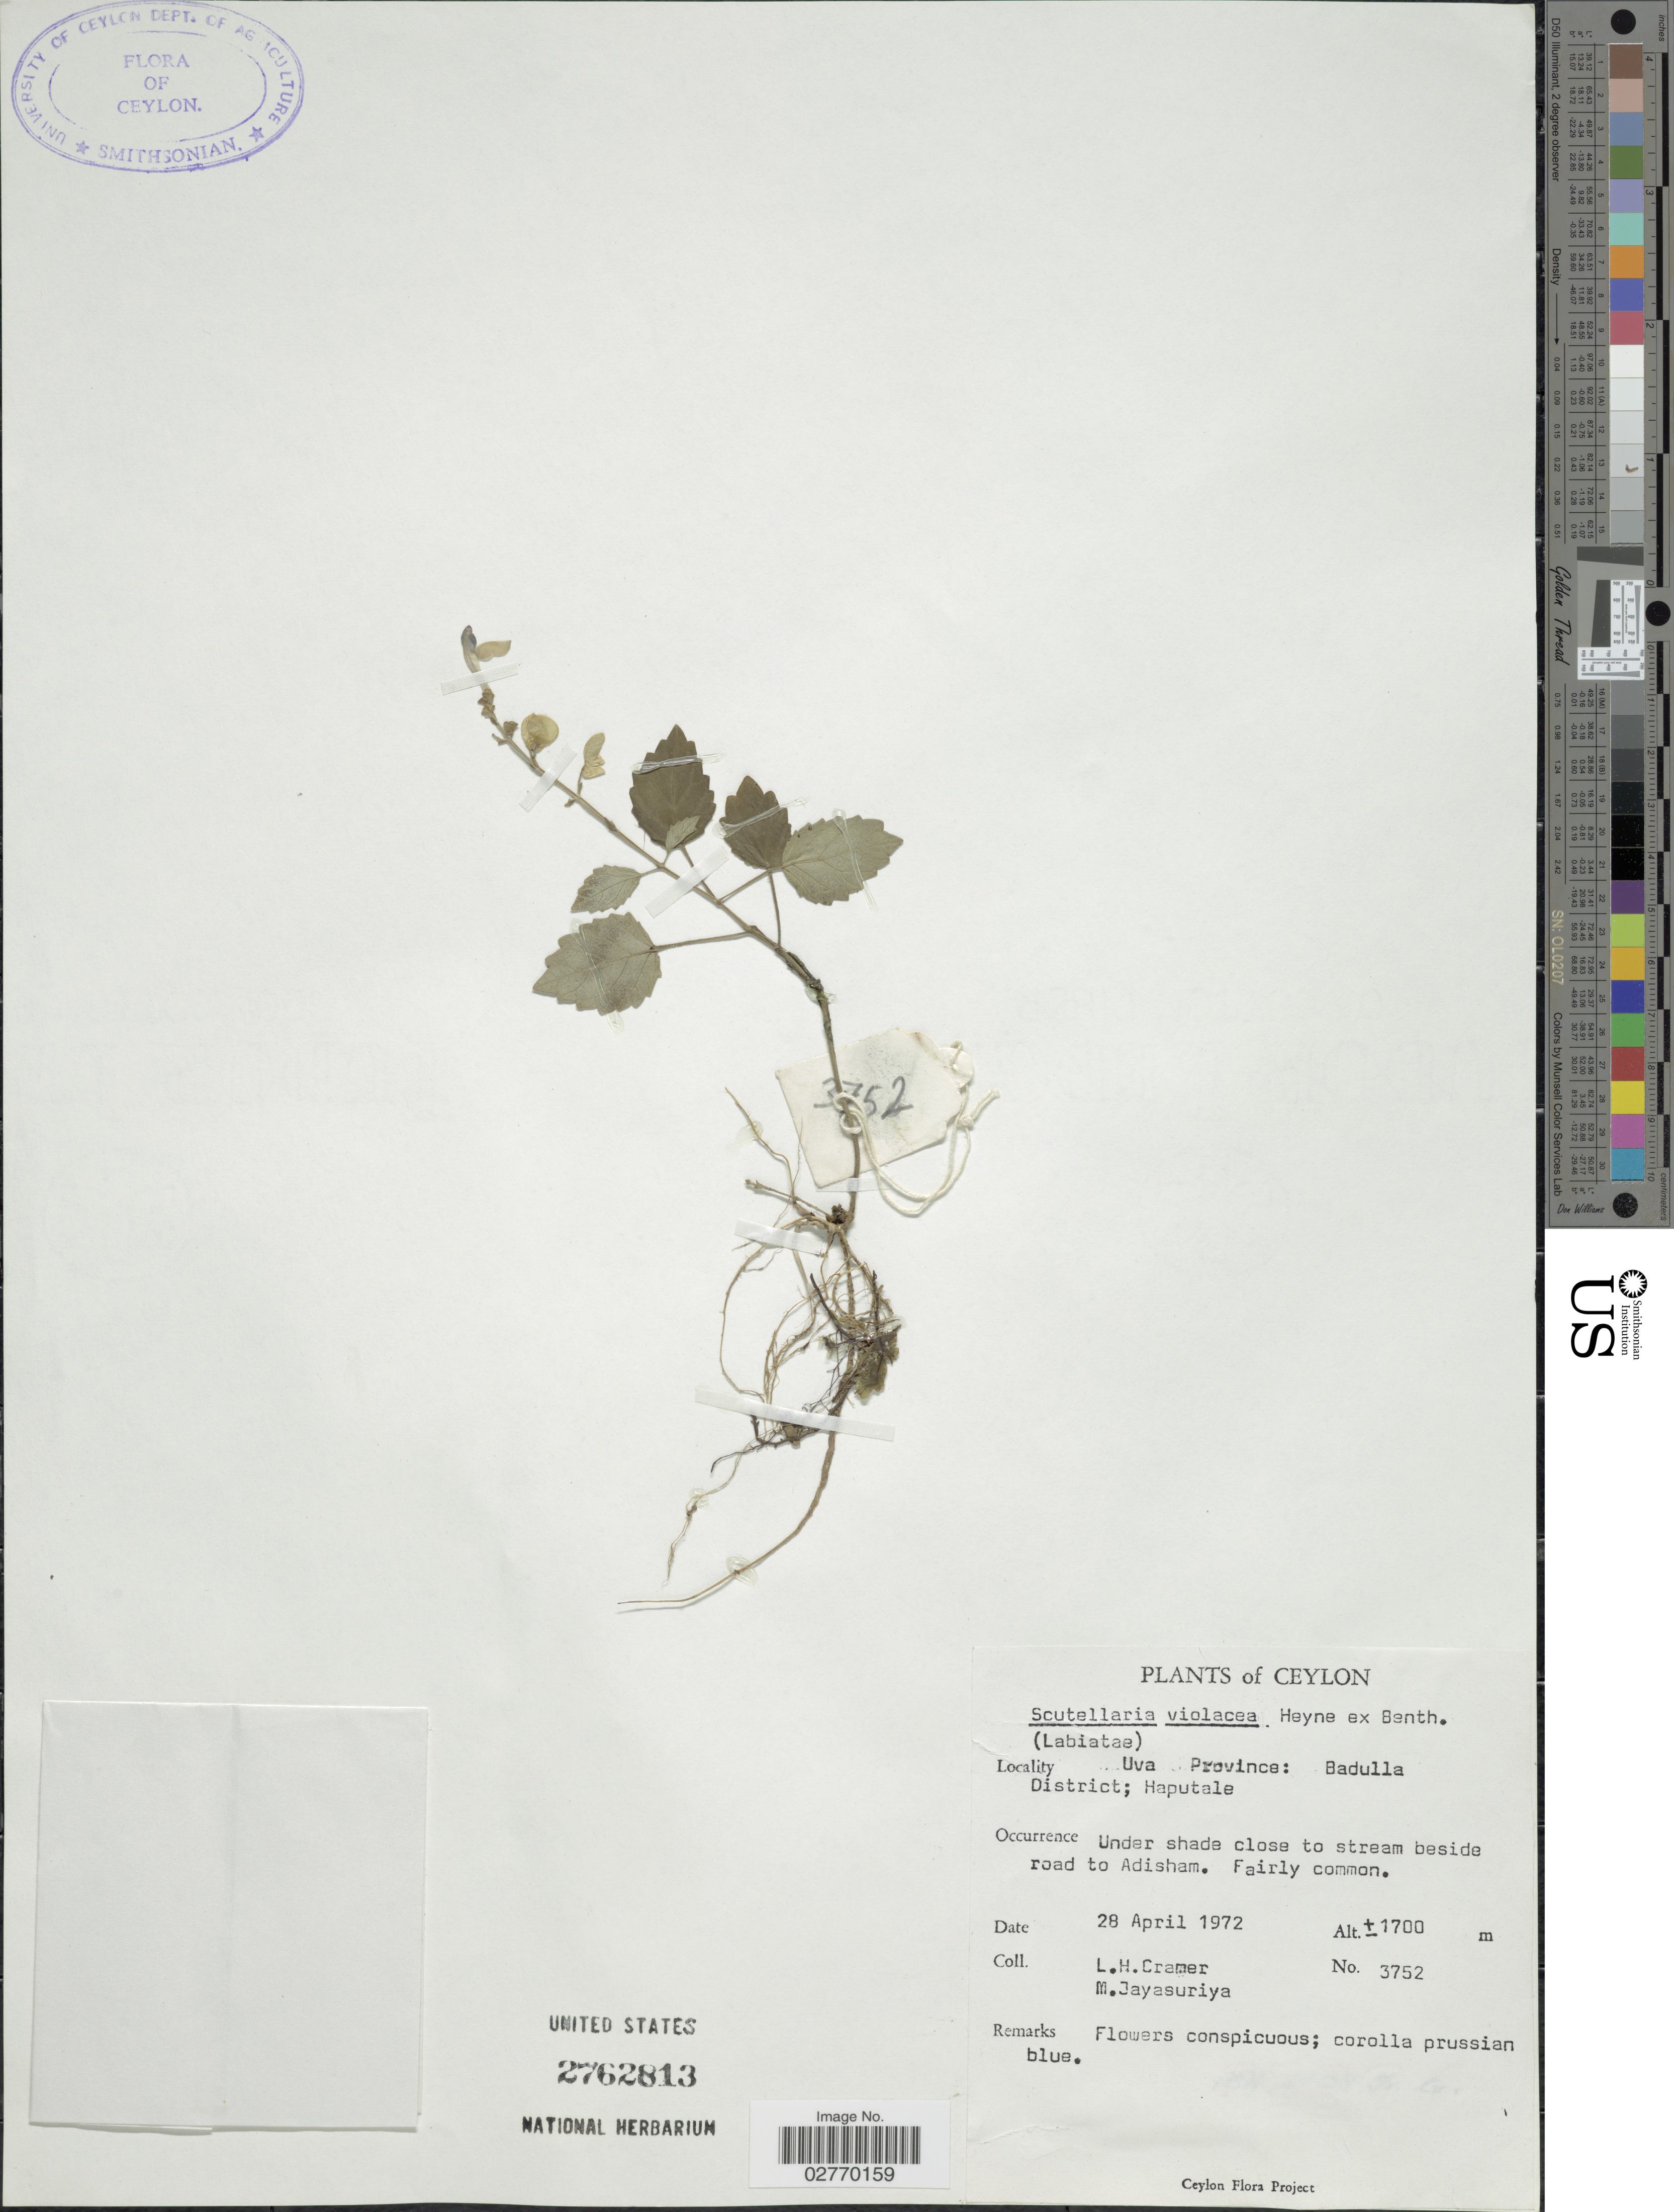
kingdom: Plantae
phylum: Tracheophyta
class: Magnoliopsida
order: Lamiales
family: Lamiaceae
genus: Scutellaria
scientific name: Scutellaria violacea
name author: B. Heyne ex Benth.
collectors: L. H. Cramer & M. Jayasuriya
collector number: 3752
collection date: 1972-04-28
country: Sri Lanka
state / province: Uva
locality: Ceylon. Uva Province: Badulla District; Haputale. Under shade close to stream beside road to Adisham.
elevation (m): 1700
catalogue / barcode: US 2762813